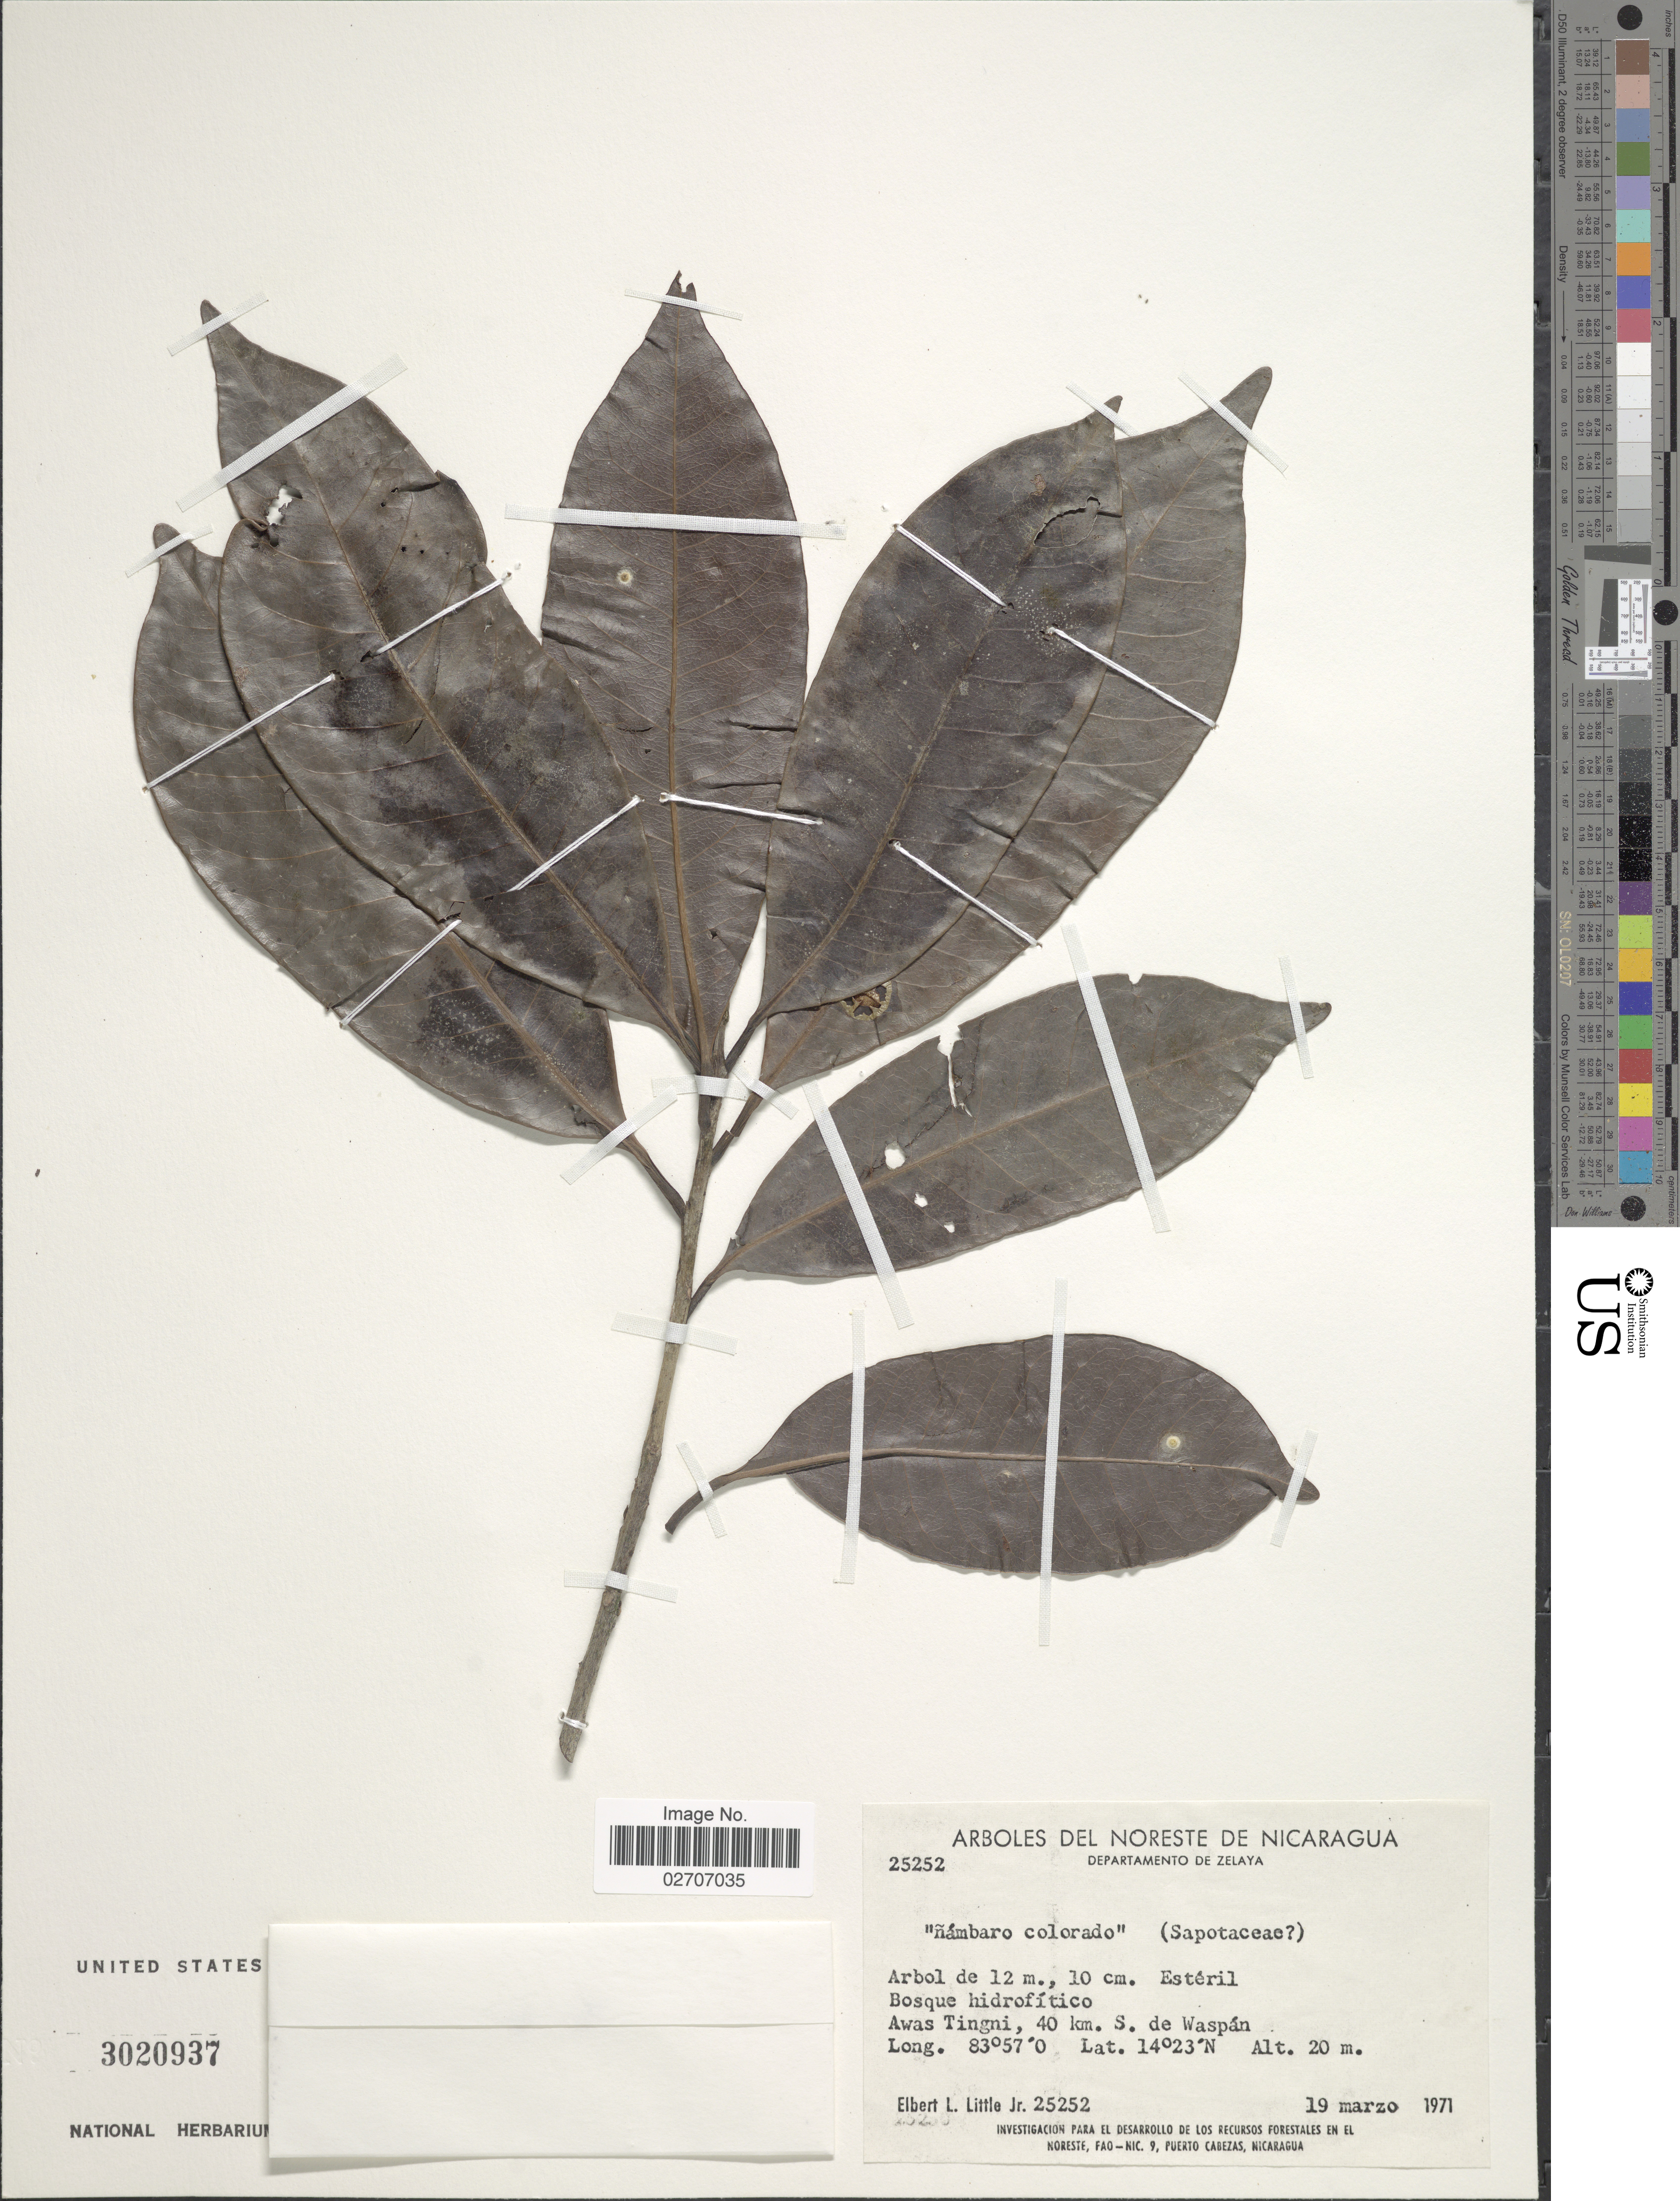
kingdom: Plantae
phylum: Tracheophyta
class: Magnoliopsida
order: Ericales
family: Sapotaceae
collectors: E. L. Little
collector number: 25252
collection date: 1971-03-19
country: Nicaragua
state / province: Atlantico Norte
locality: Arboles Del Norste De Nicaragua, Departamento de Zelaya, Awas Tingni, 40 km S. de Waspán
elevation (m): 20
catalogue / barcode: US 3020937